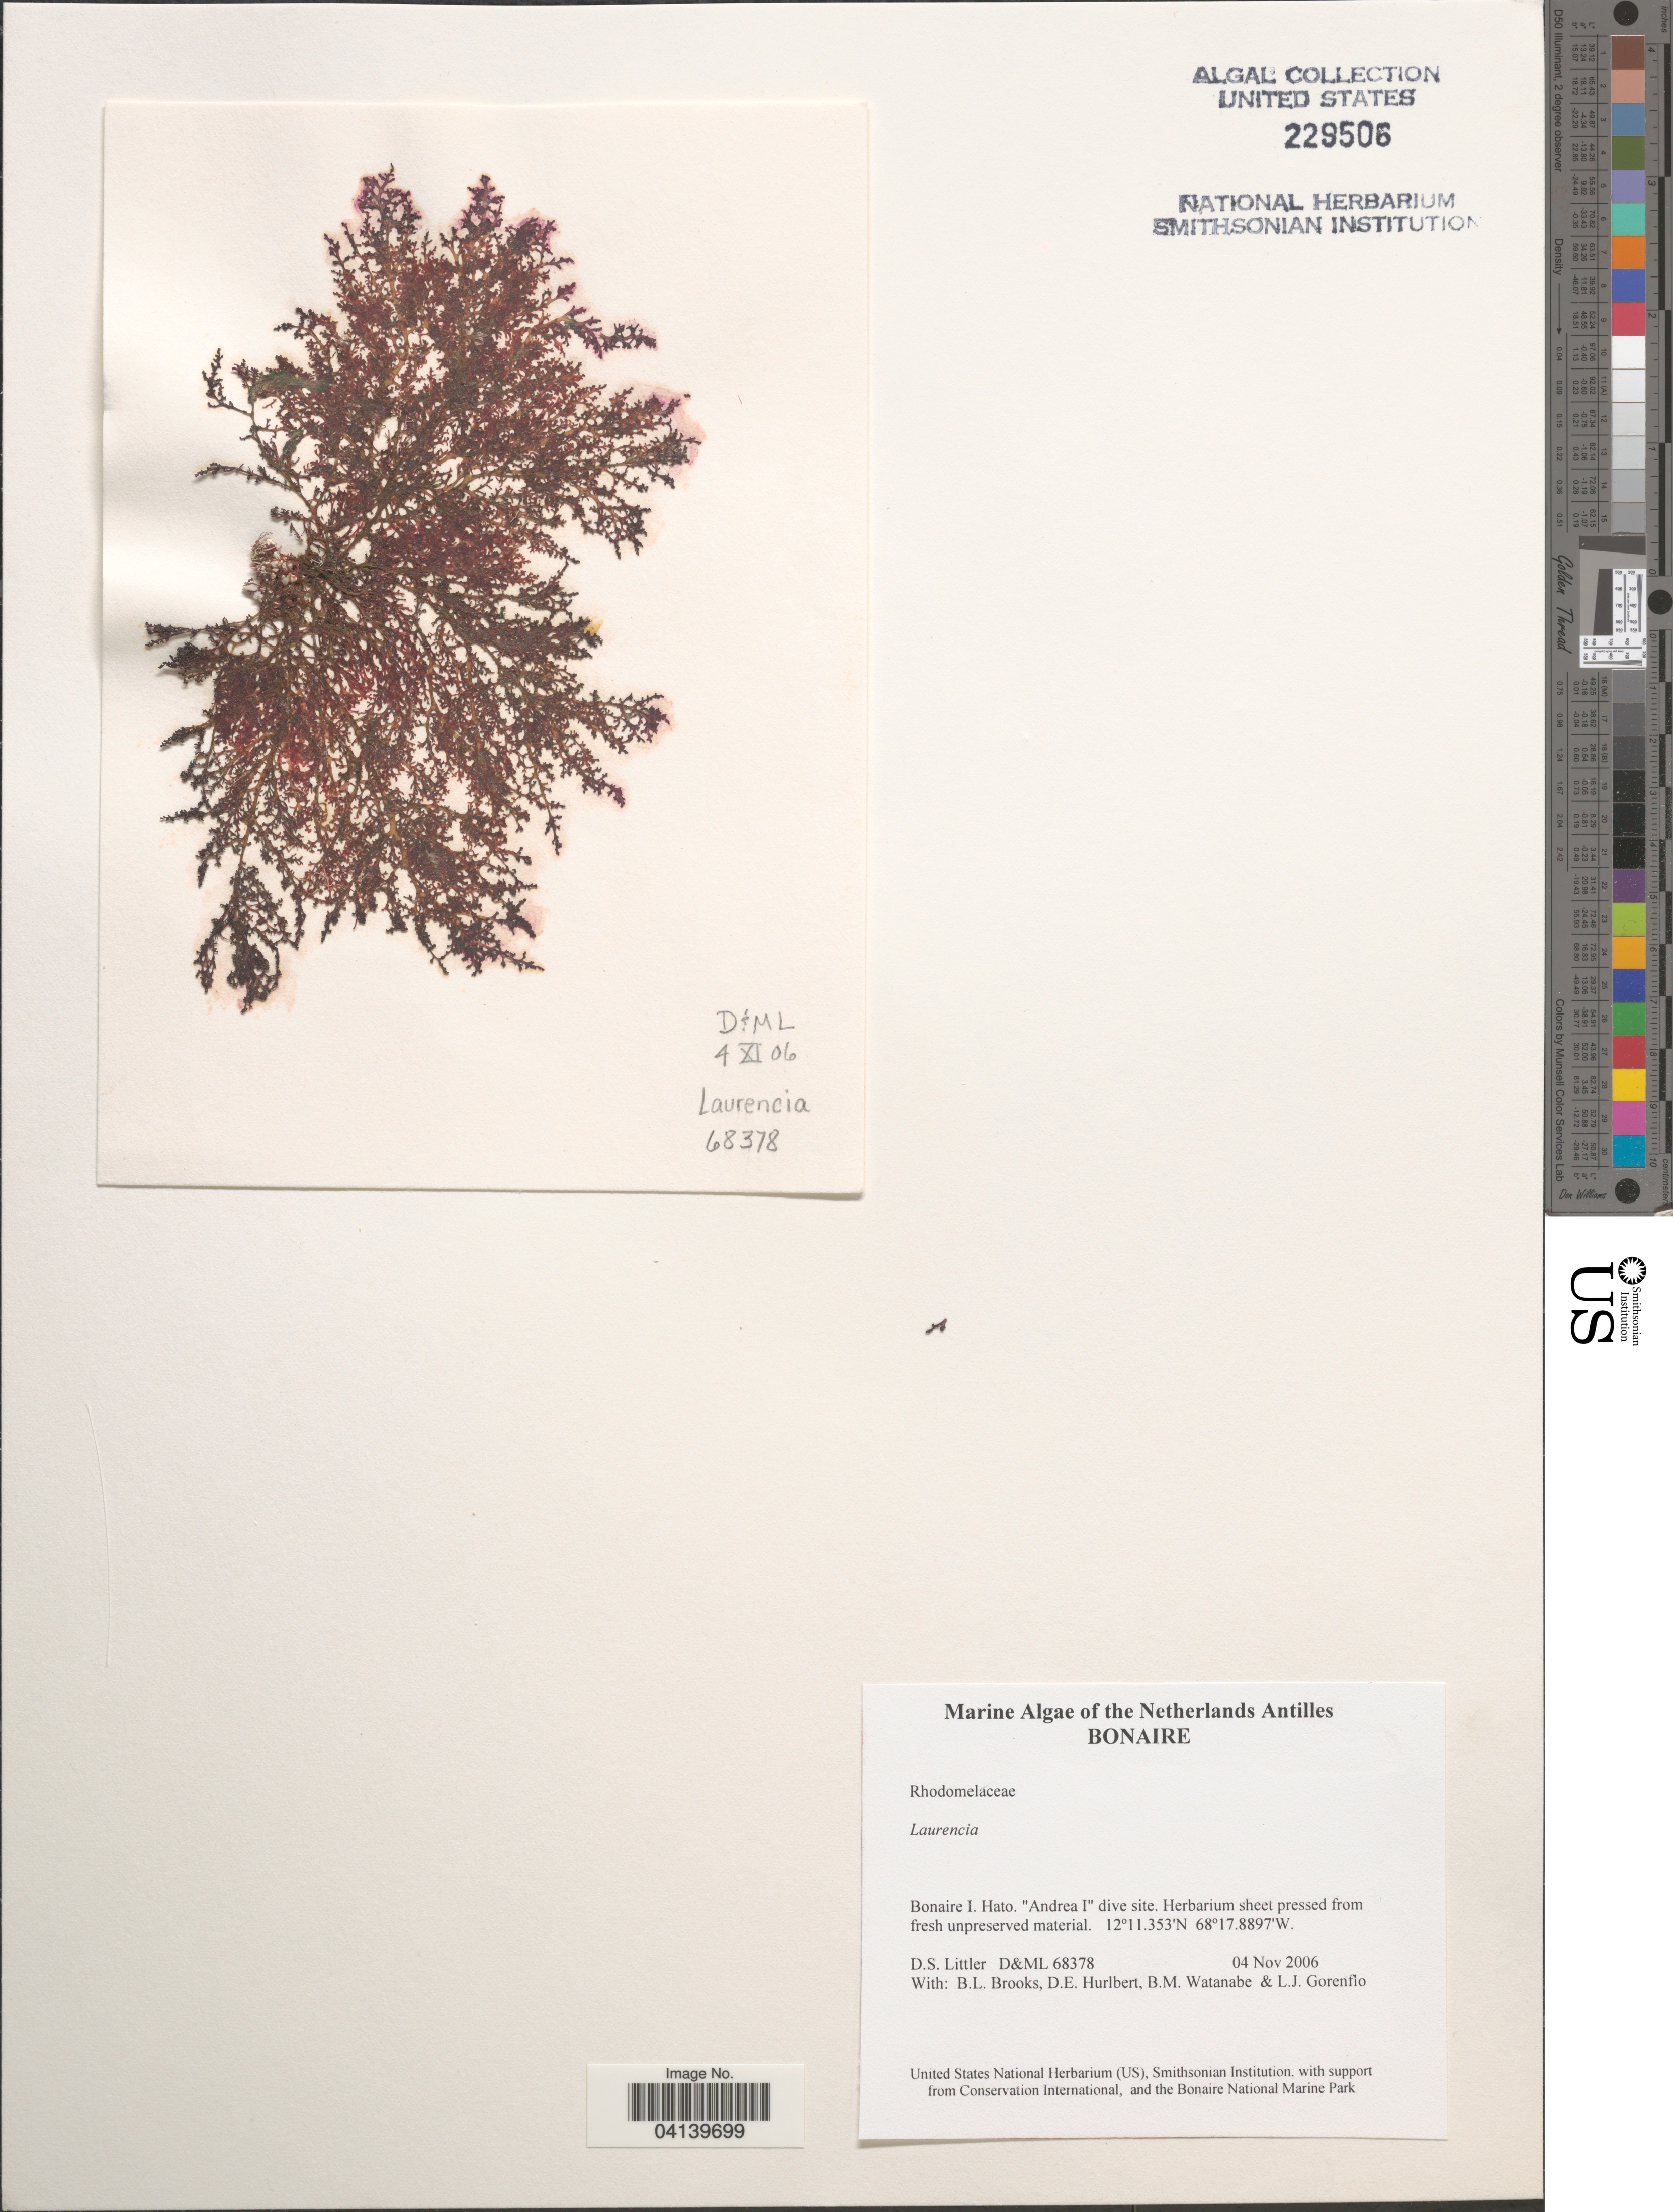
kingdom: Plantae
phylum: Rhodophyta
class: Florideophyceae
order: Ceramiales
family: Rhodomelaceae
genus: Laurencia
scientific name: Laurencia sp.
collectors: D. S. Littler, B. Brooks, D. Hurlbert, B. Watanabe & L. Gorenflo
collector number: D&ML 68378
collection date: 2006-11-04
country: Netherlands Antilles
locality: Bonaire. Bonaire I. Hato "Andrea I" dive site.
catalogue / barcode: US 229506